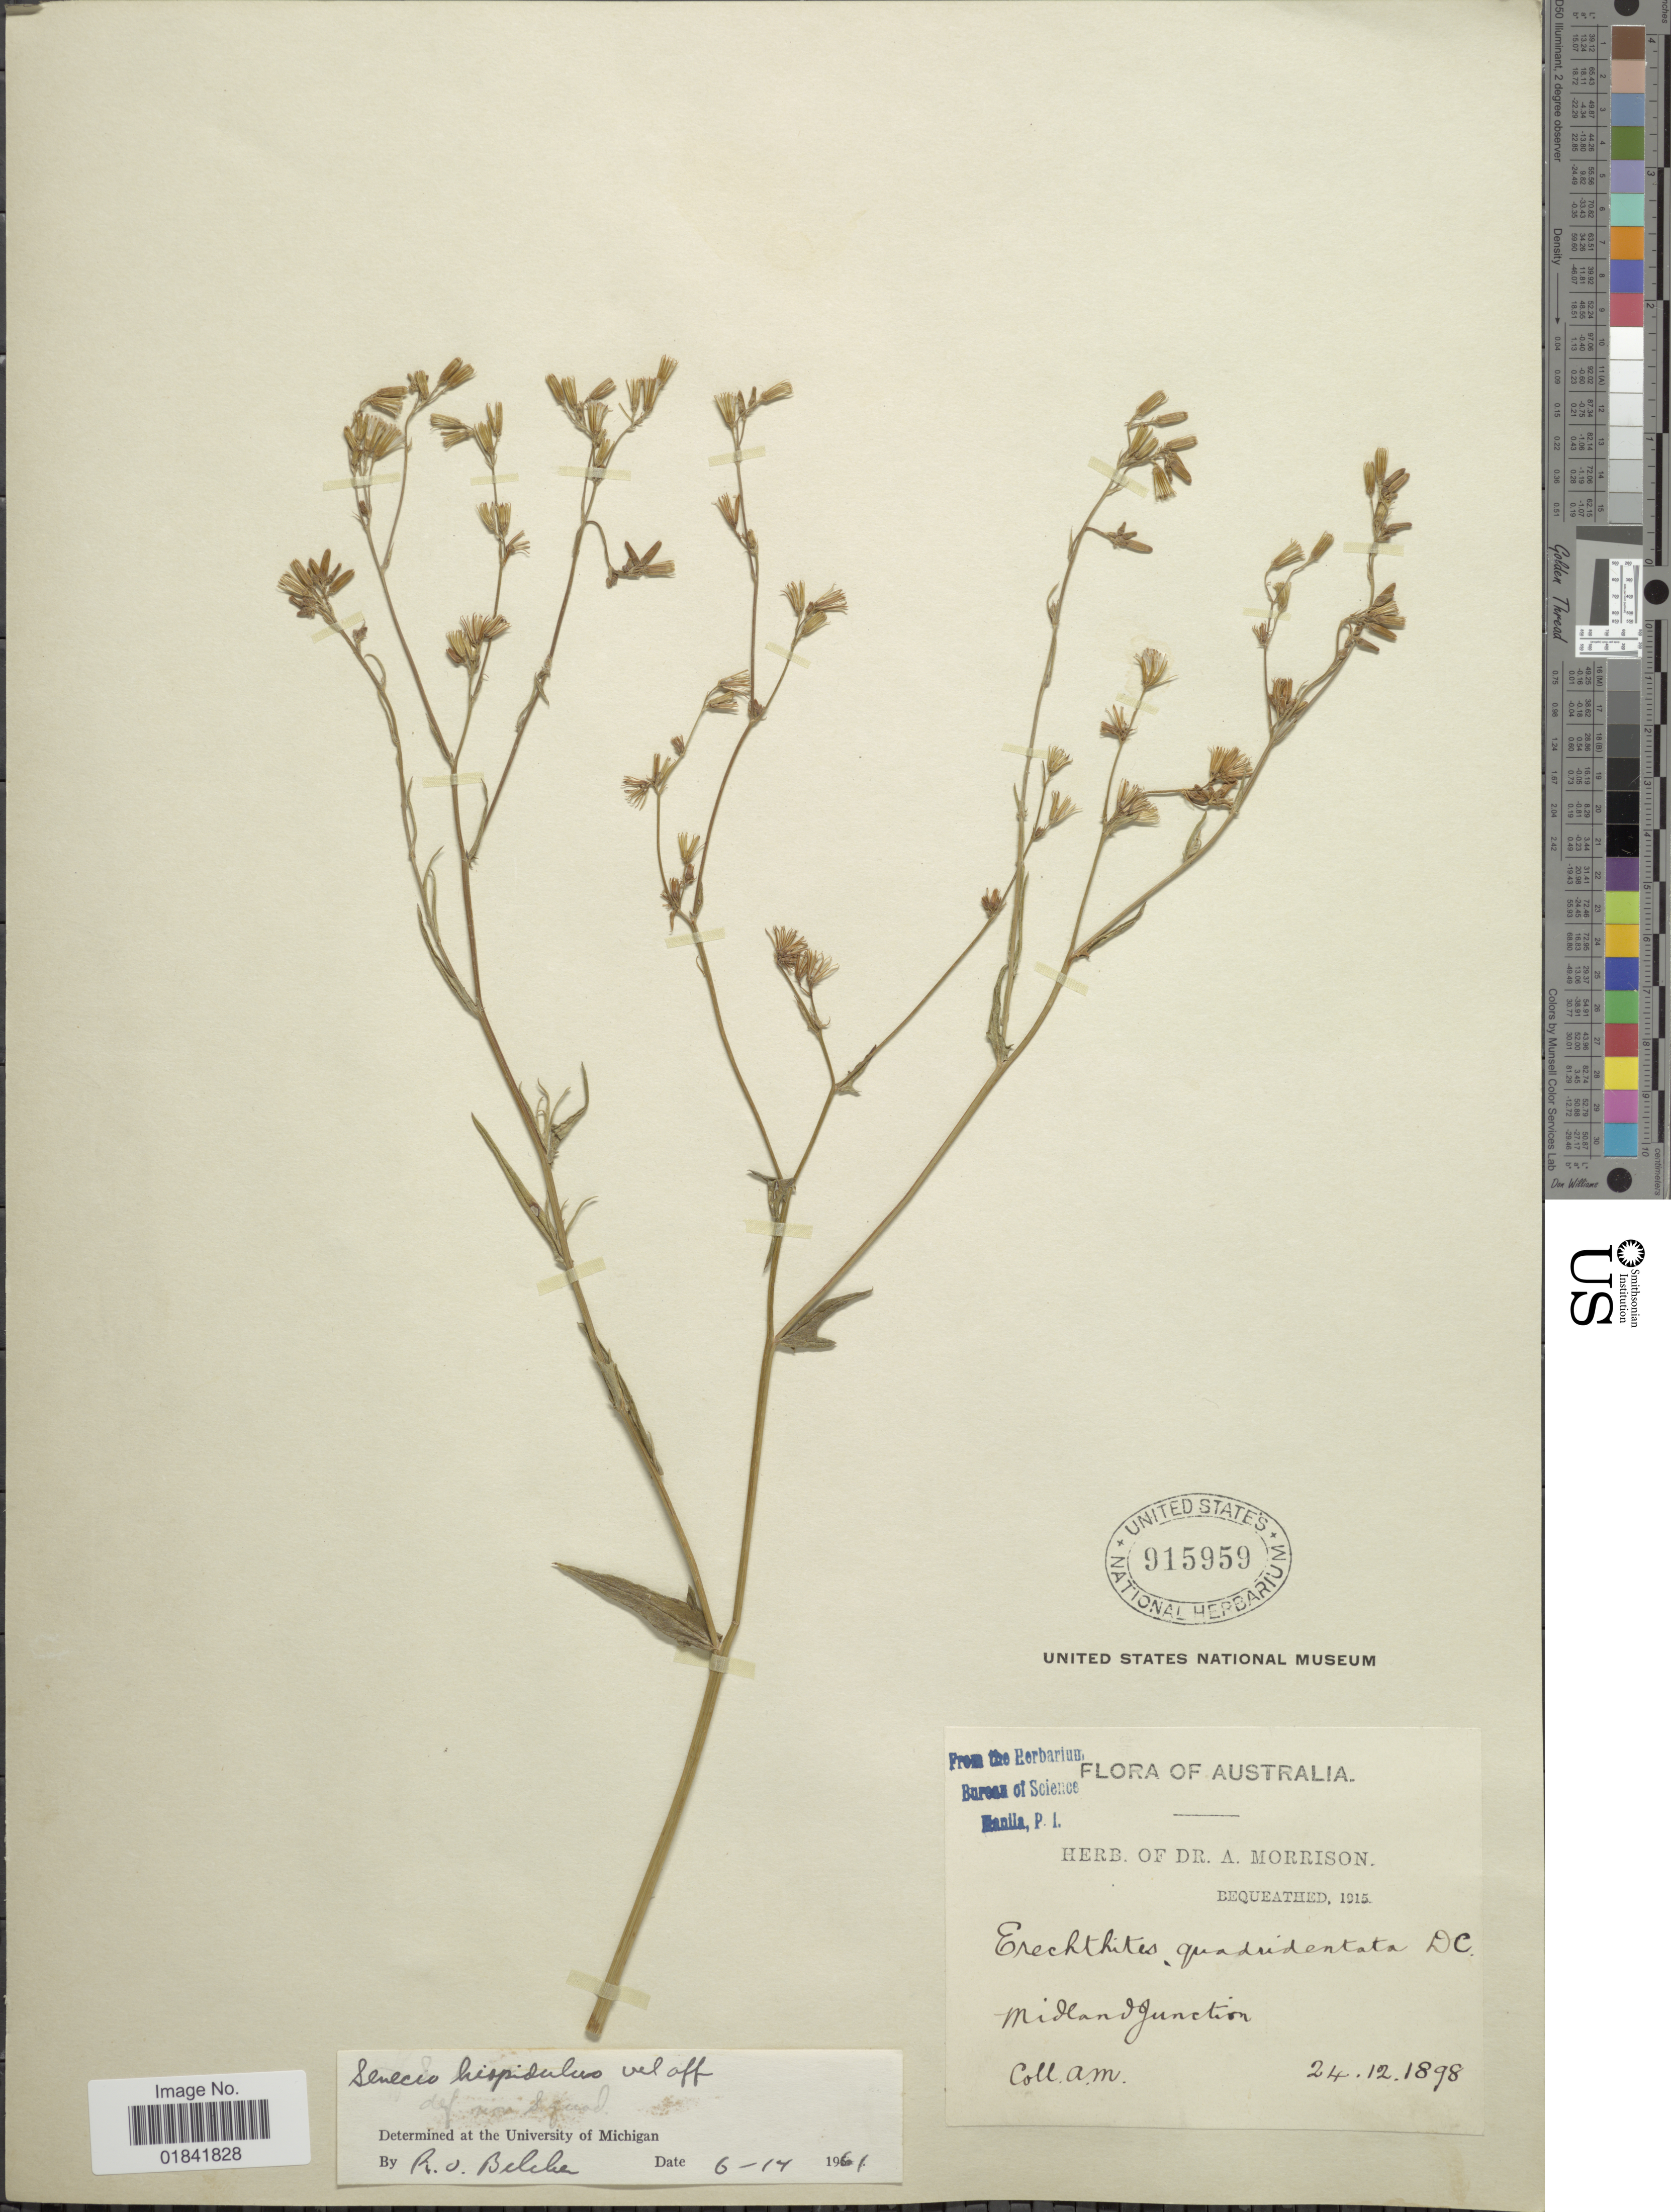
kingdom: Plantae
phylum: Tracheophyta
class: Magnoliopsida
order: Asterales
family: Asteraceae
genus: Senecio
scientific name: Senecio hispidulus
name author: A. Rich.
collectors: A. Morrison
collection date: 1898-12-24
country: Australia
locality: Midland Junction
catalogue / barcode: US 915959